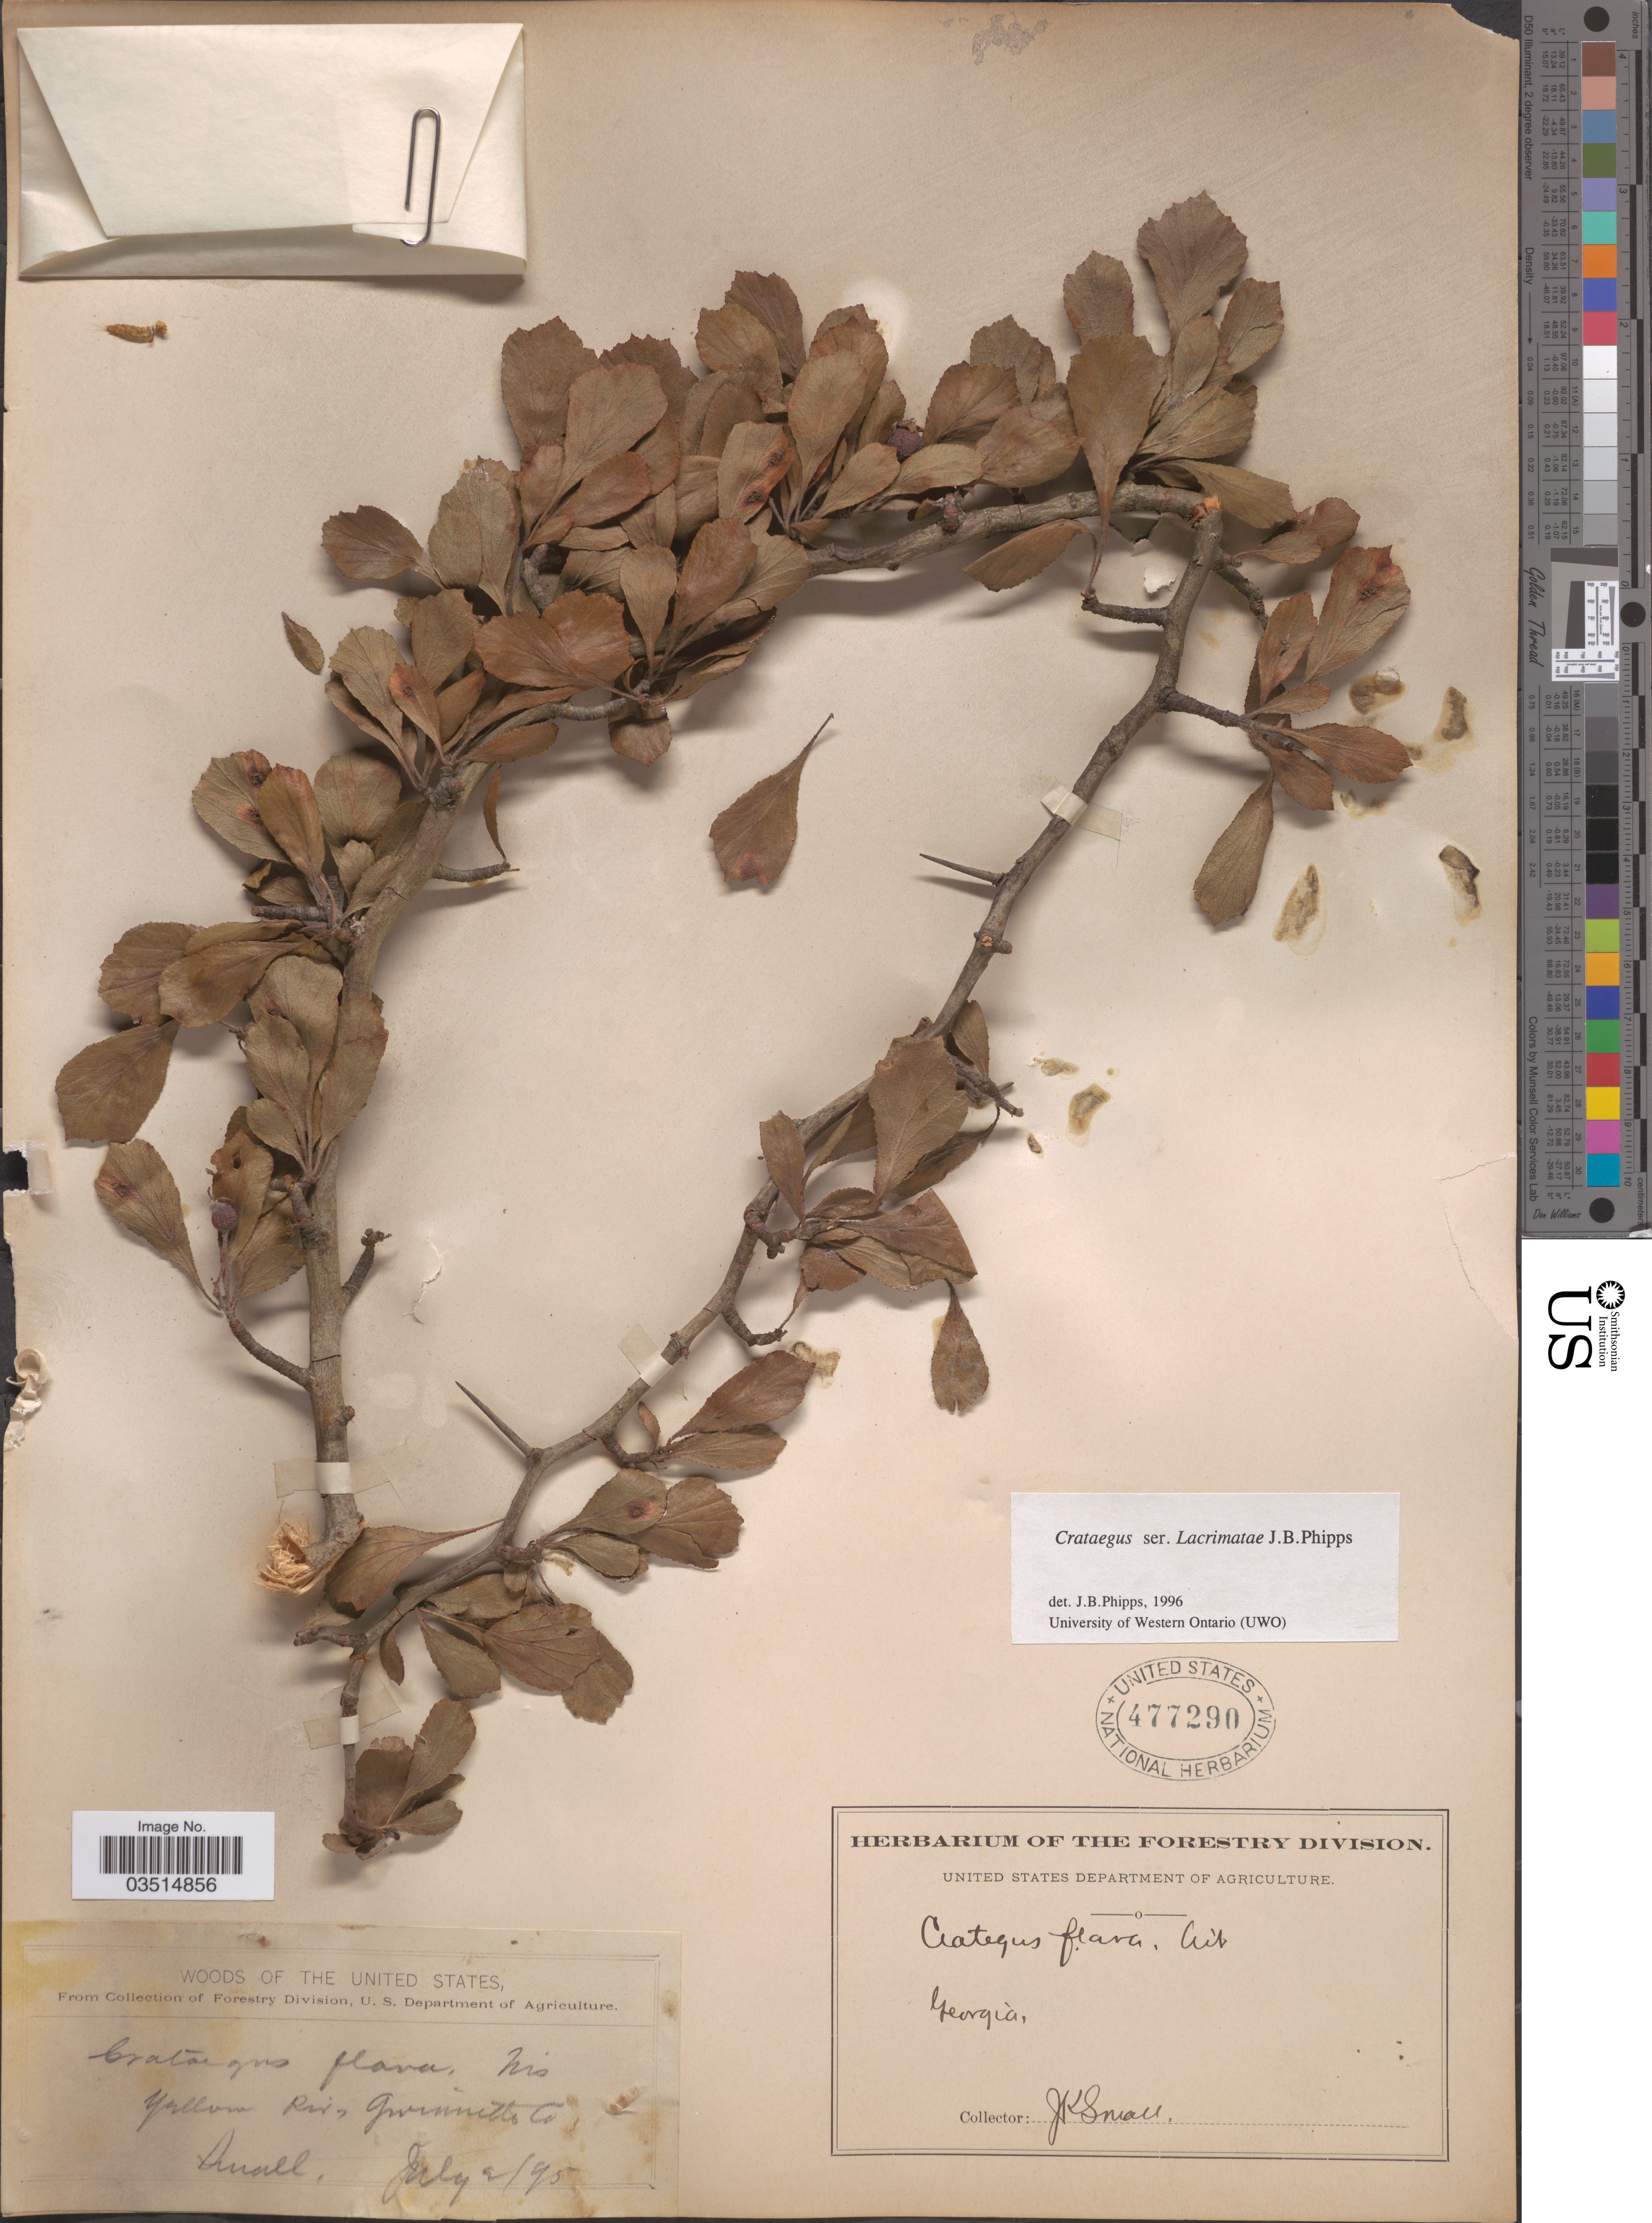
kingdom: Plantae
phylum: Tracheophyta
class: Magnoliopsida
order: Rosales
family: Rosaceae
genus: Crataegus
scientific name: Crataegus flava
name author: Aiton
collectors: J. K. Small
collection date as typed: Transcribed d/m/y: 2/7/95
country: United States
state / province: Georgia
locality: Yellow Riv., Gwinnette Co.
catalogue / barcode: US 477290